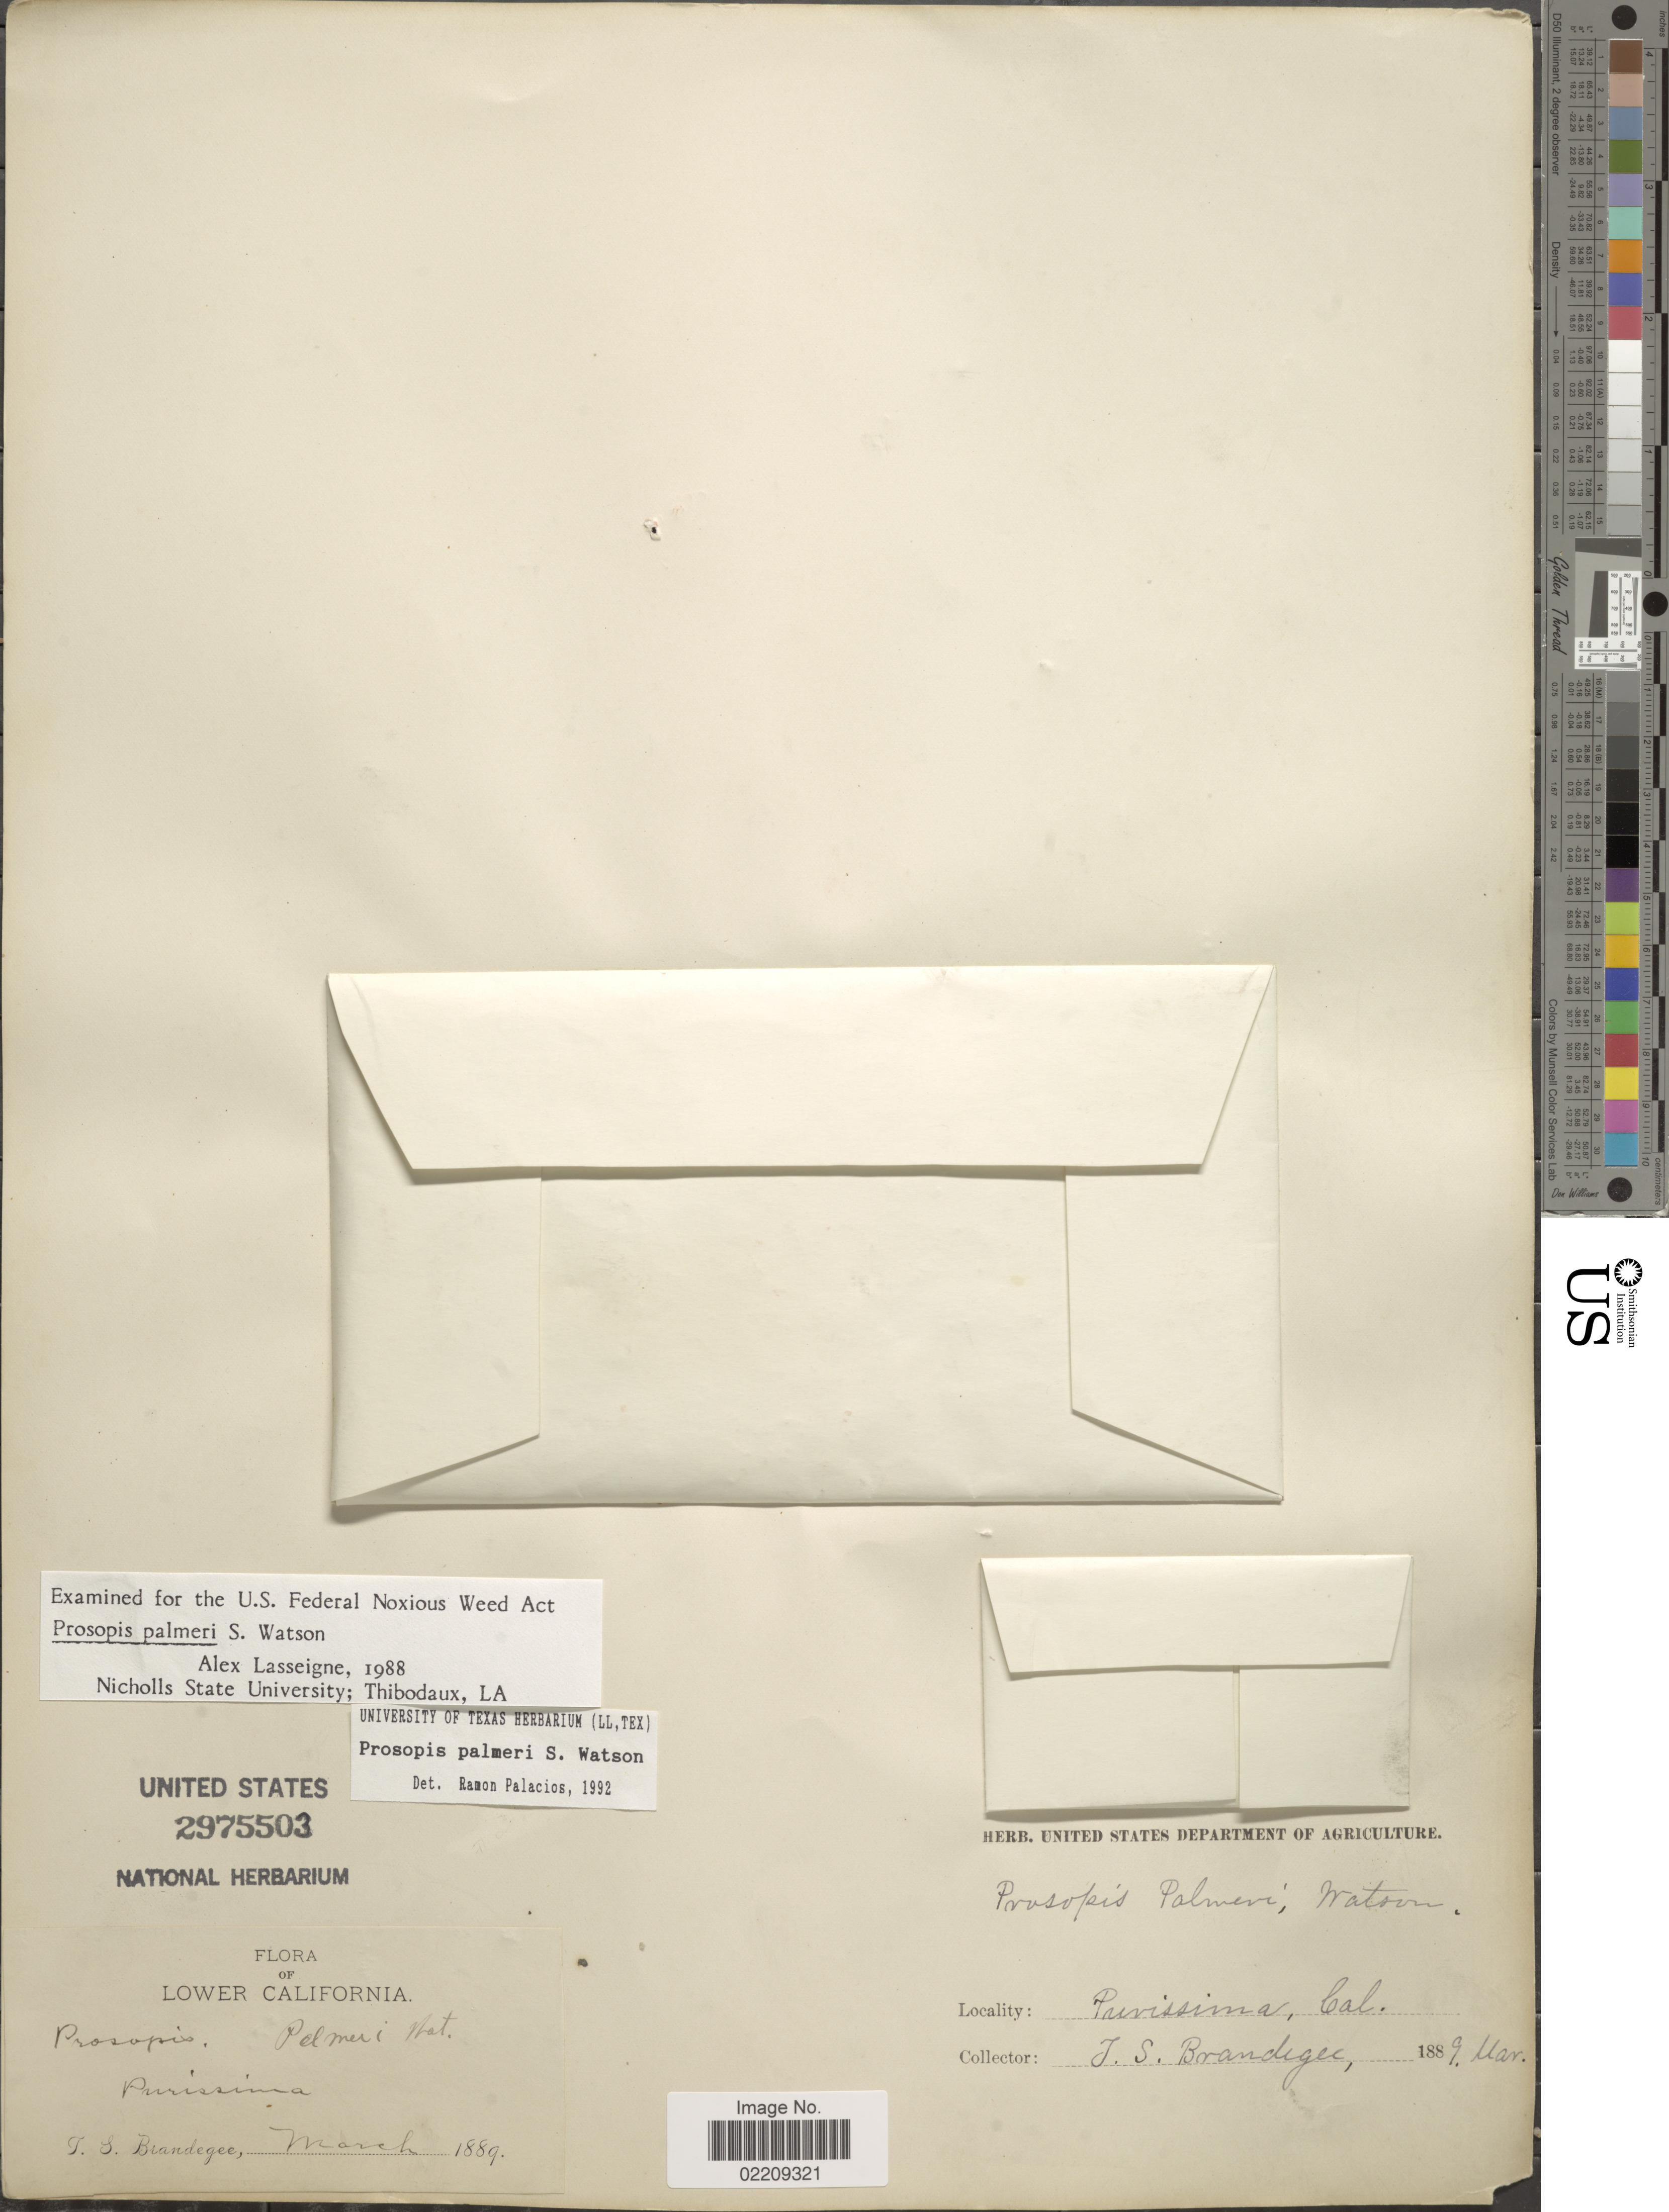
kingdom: Plantae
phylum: Tracheophyta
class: Magnoliopsida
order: Fabales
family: Fabaceae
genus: Strombocarpa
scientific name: Strombocarpa palmeri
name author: (S. Watson) C. E. Hughes & G.P. Lewis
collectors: J. S. Brandegee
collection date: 1889-03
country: United States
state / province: California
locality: Lower California, Purissima.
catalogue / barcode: US 2975503